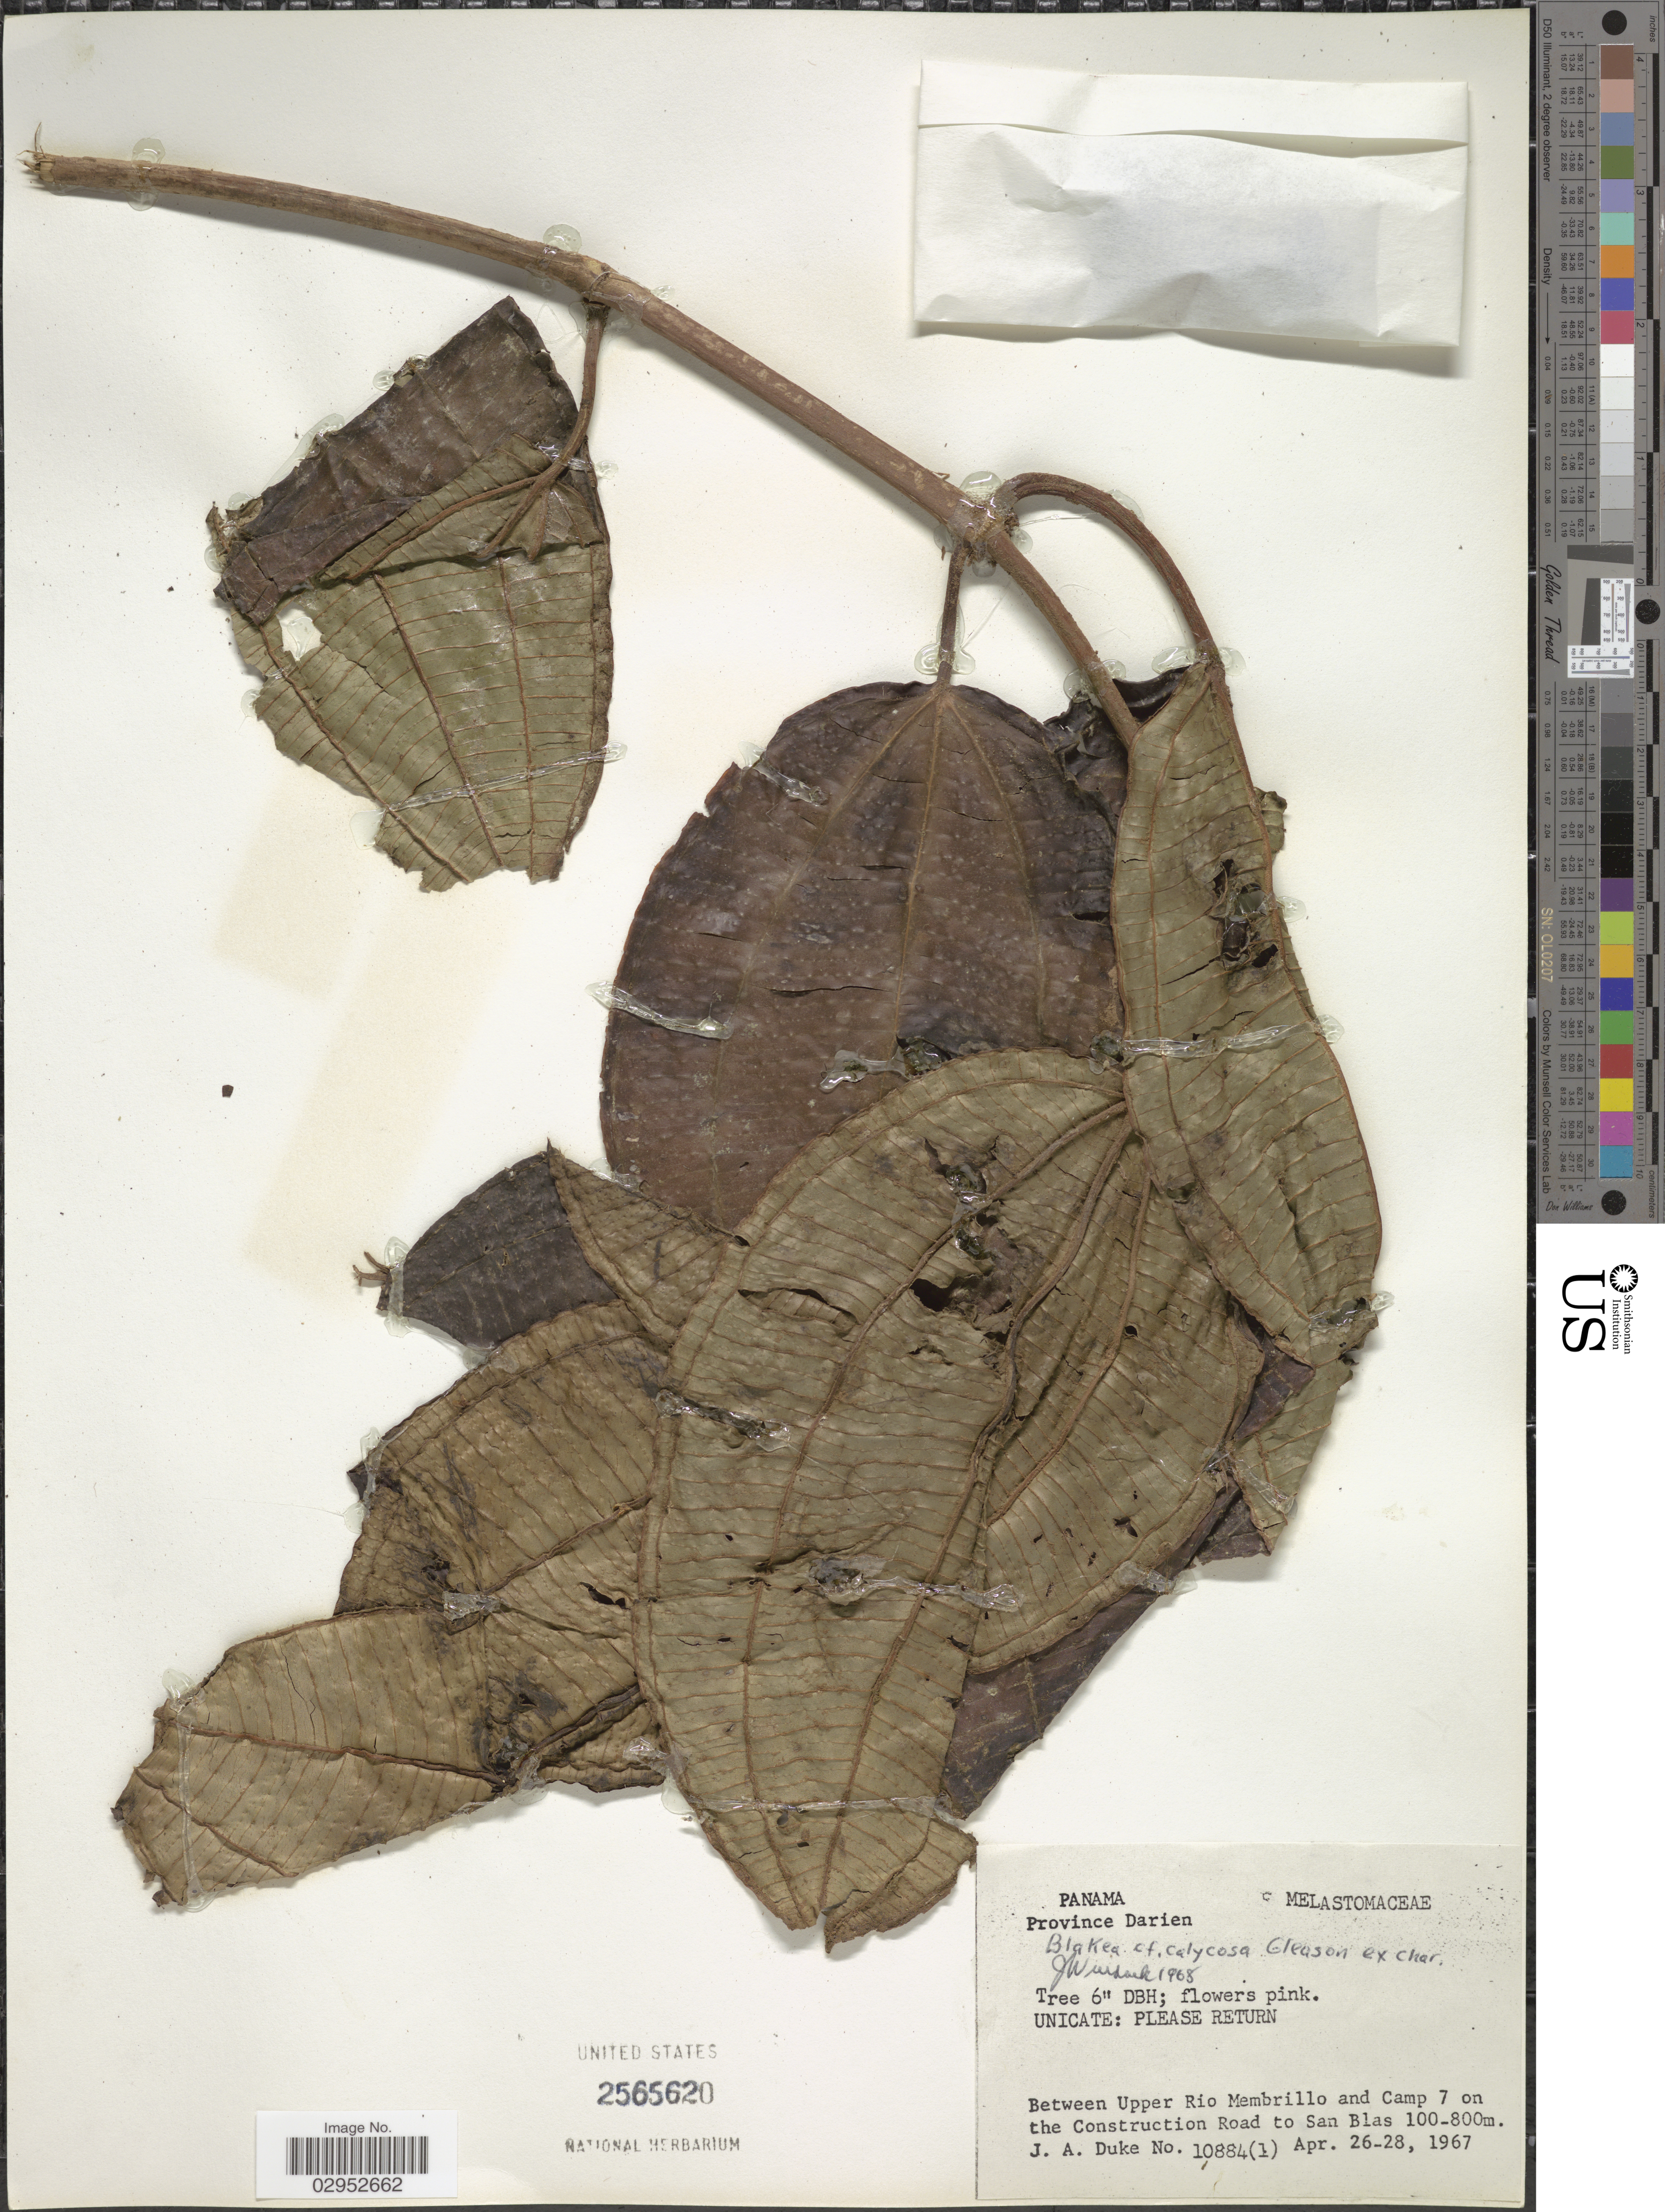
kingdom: Plantae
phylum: Tracheophyta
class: Magnoliopsida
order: Myrtales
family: Melastomataceae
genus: Blakea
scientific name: Blakea calycosa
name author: Gleason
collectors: J. A. Duke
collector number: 10884(1)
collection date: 1967-04-26/1967-04-28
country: Panama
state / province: Darién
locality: Province Darien. Between Upper Rio Membrillo and Camp 7 on the Construction Road to San Blas.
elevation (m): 100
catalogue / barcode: US 2565620